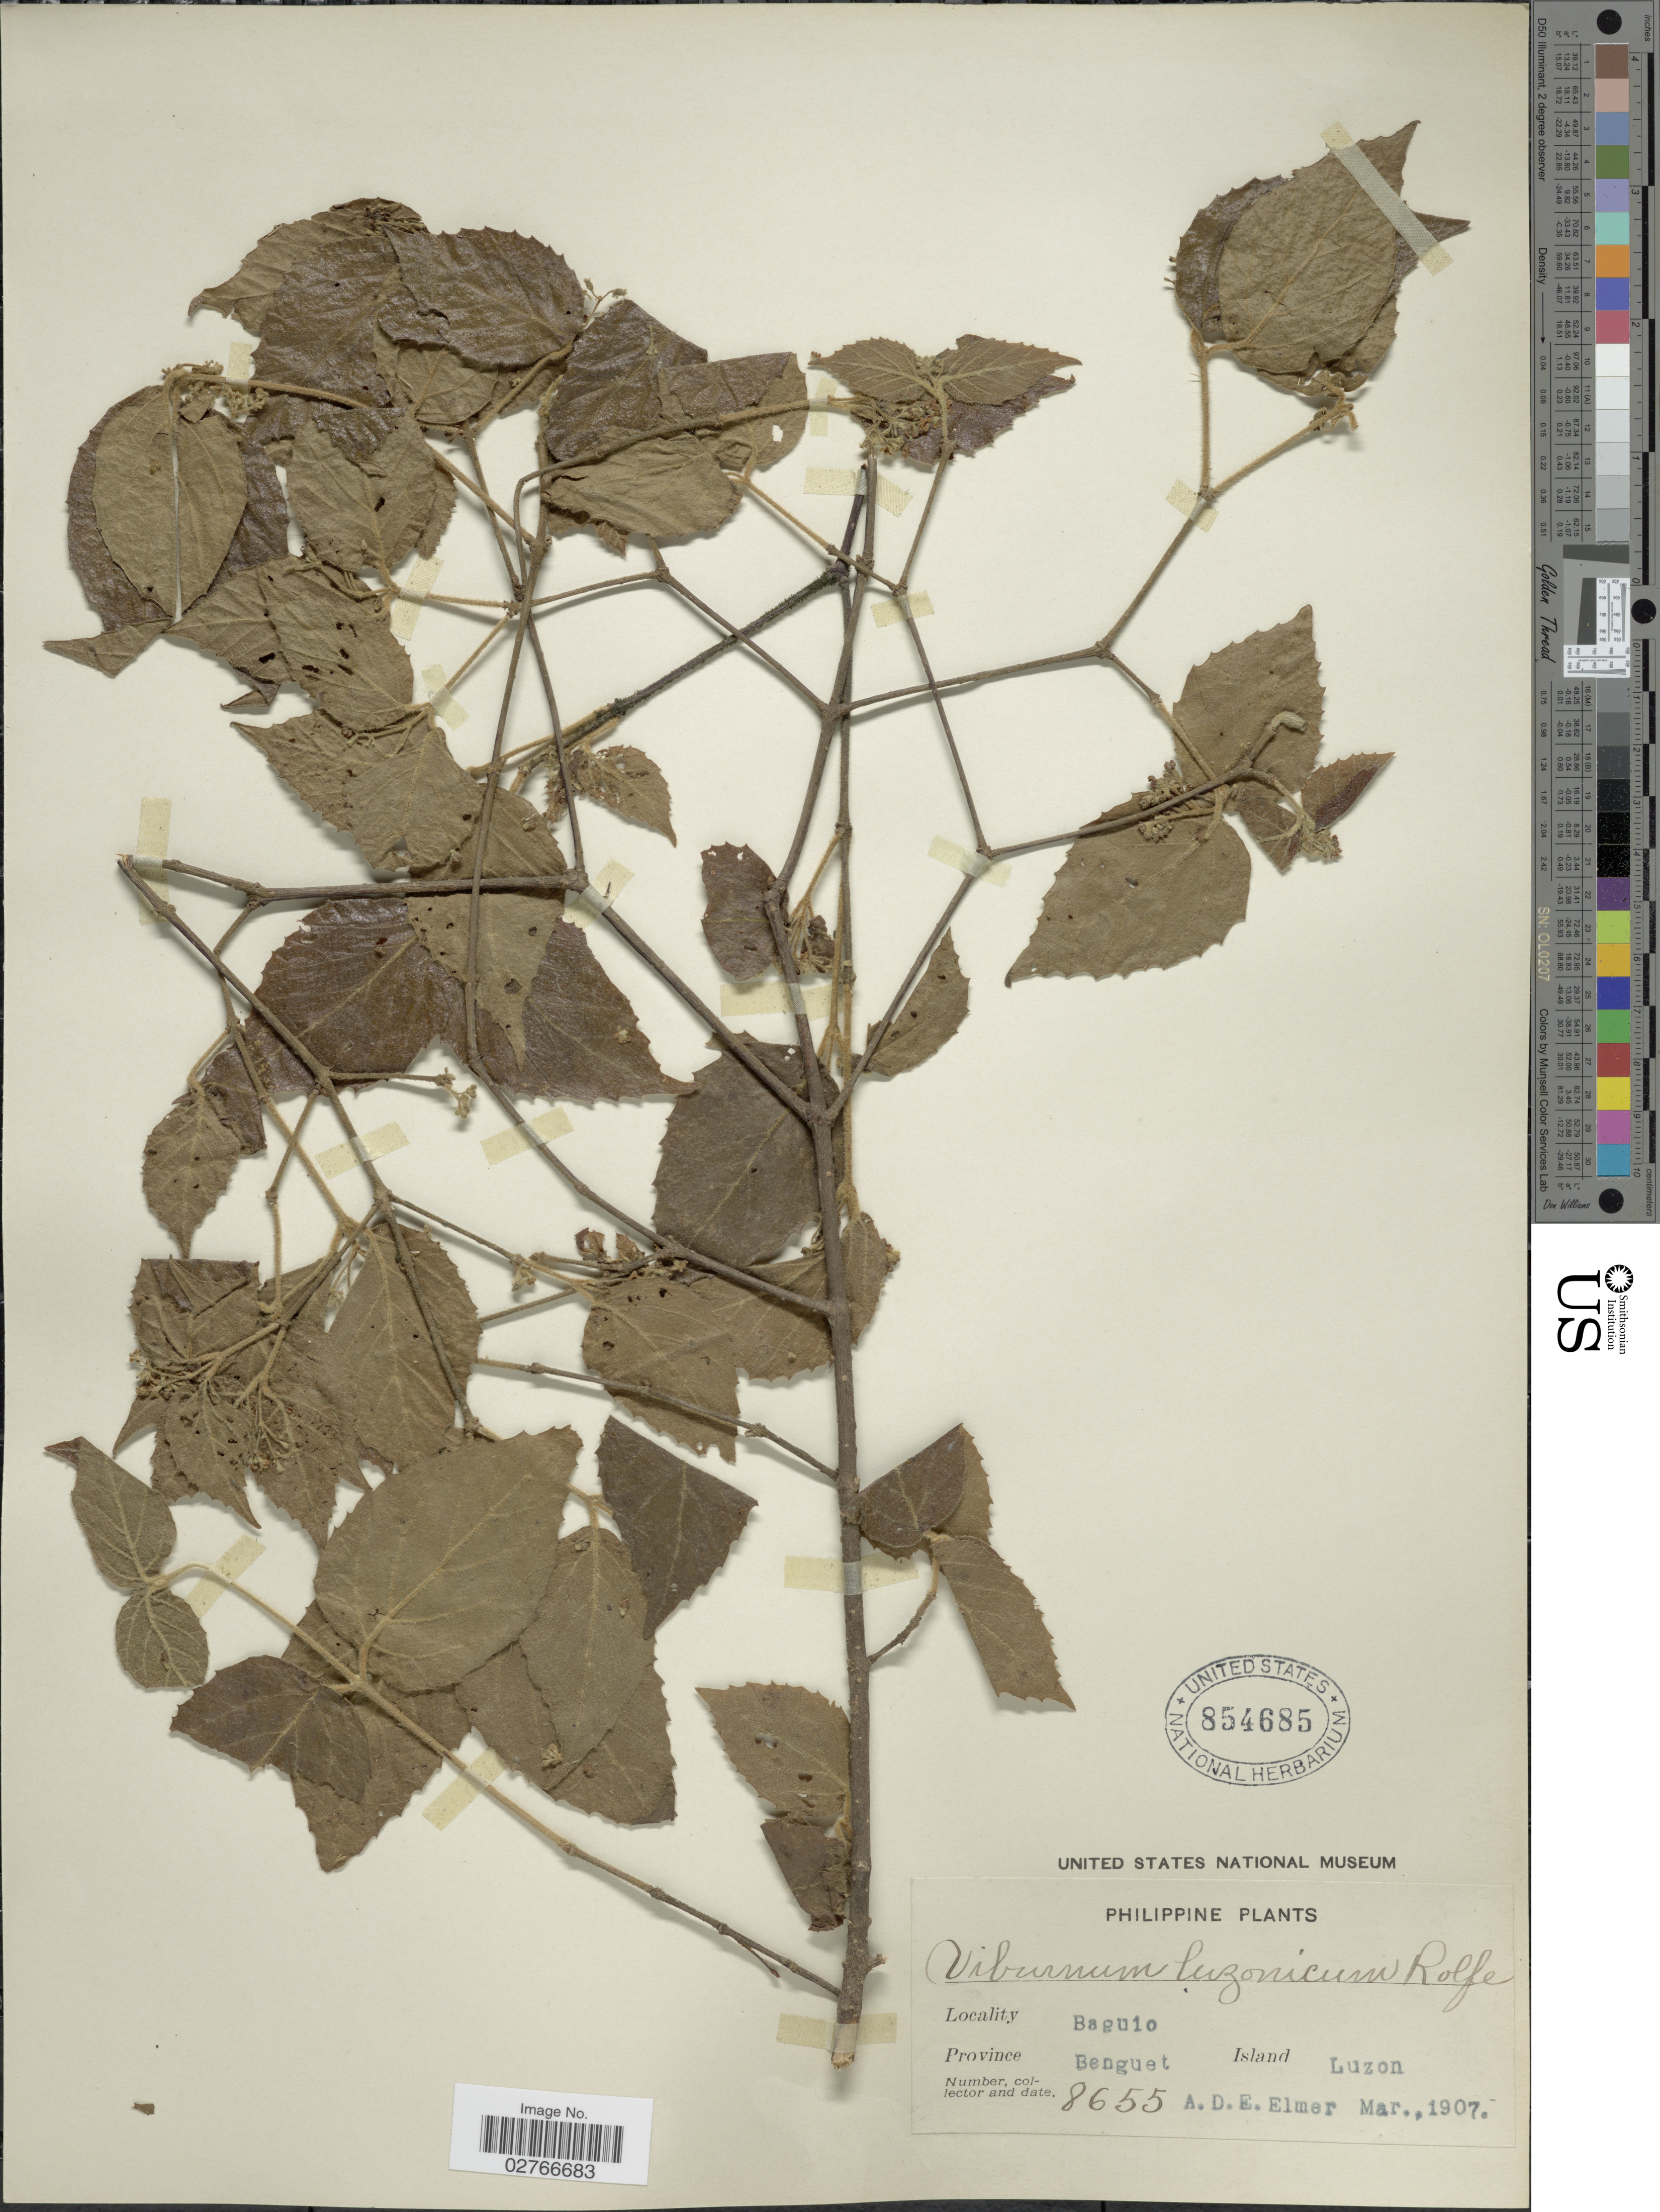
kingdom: Plantae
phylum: Tracheophyta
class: Magnoliopsida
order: Dipsacales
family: Viburnaceae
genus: Viburnum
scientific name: Viburnum luzonicum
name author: Rolfe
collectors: A. D. E. Elmer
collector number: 8655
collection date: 1907-03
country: Philippines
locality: Baguio. Province Benguet. Island Luzon.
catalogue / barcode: US 854685